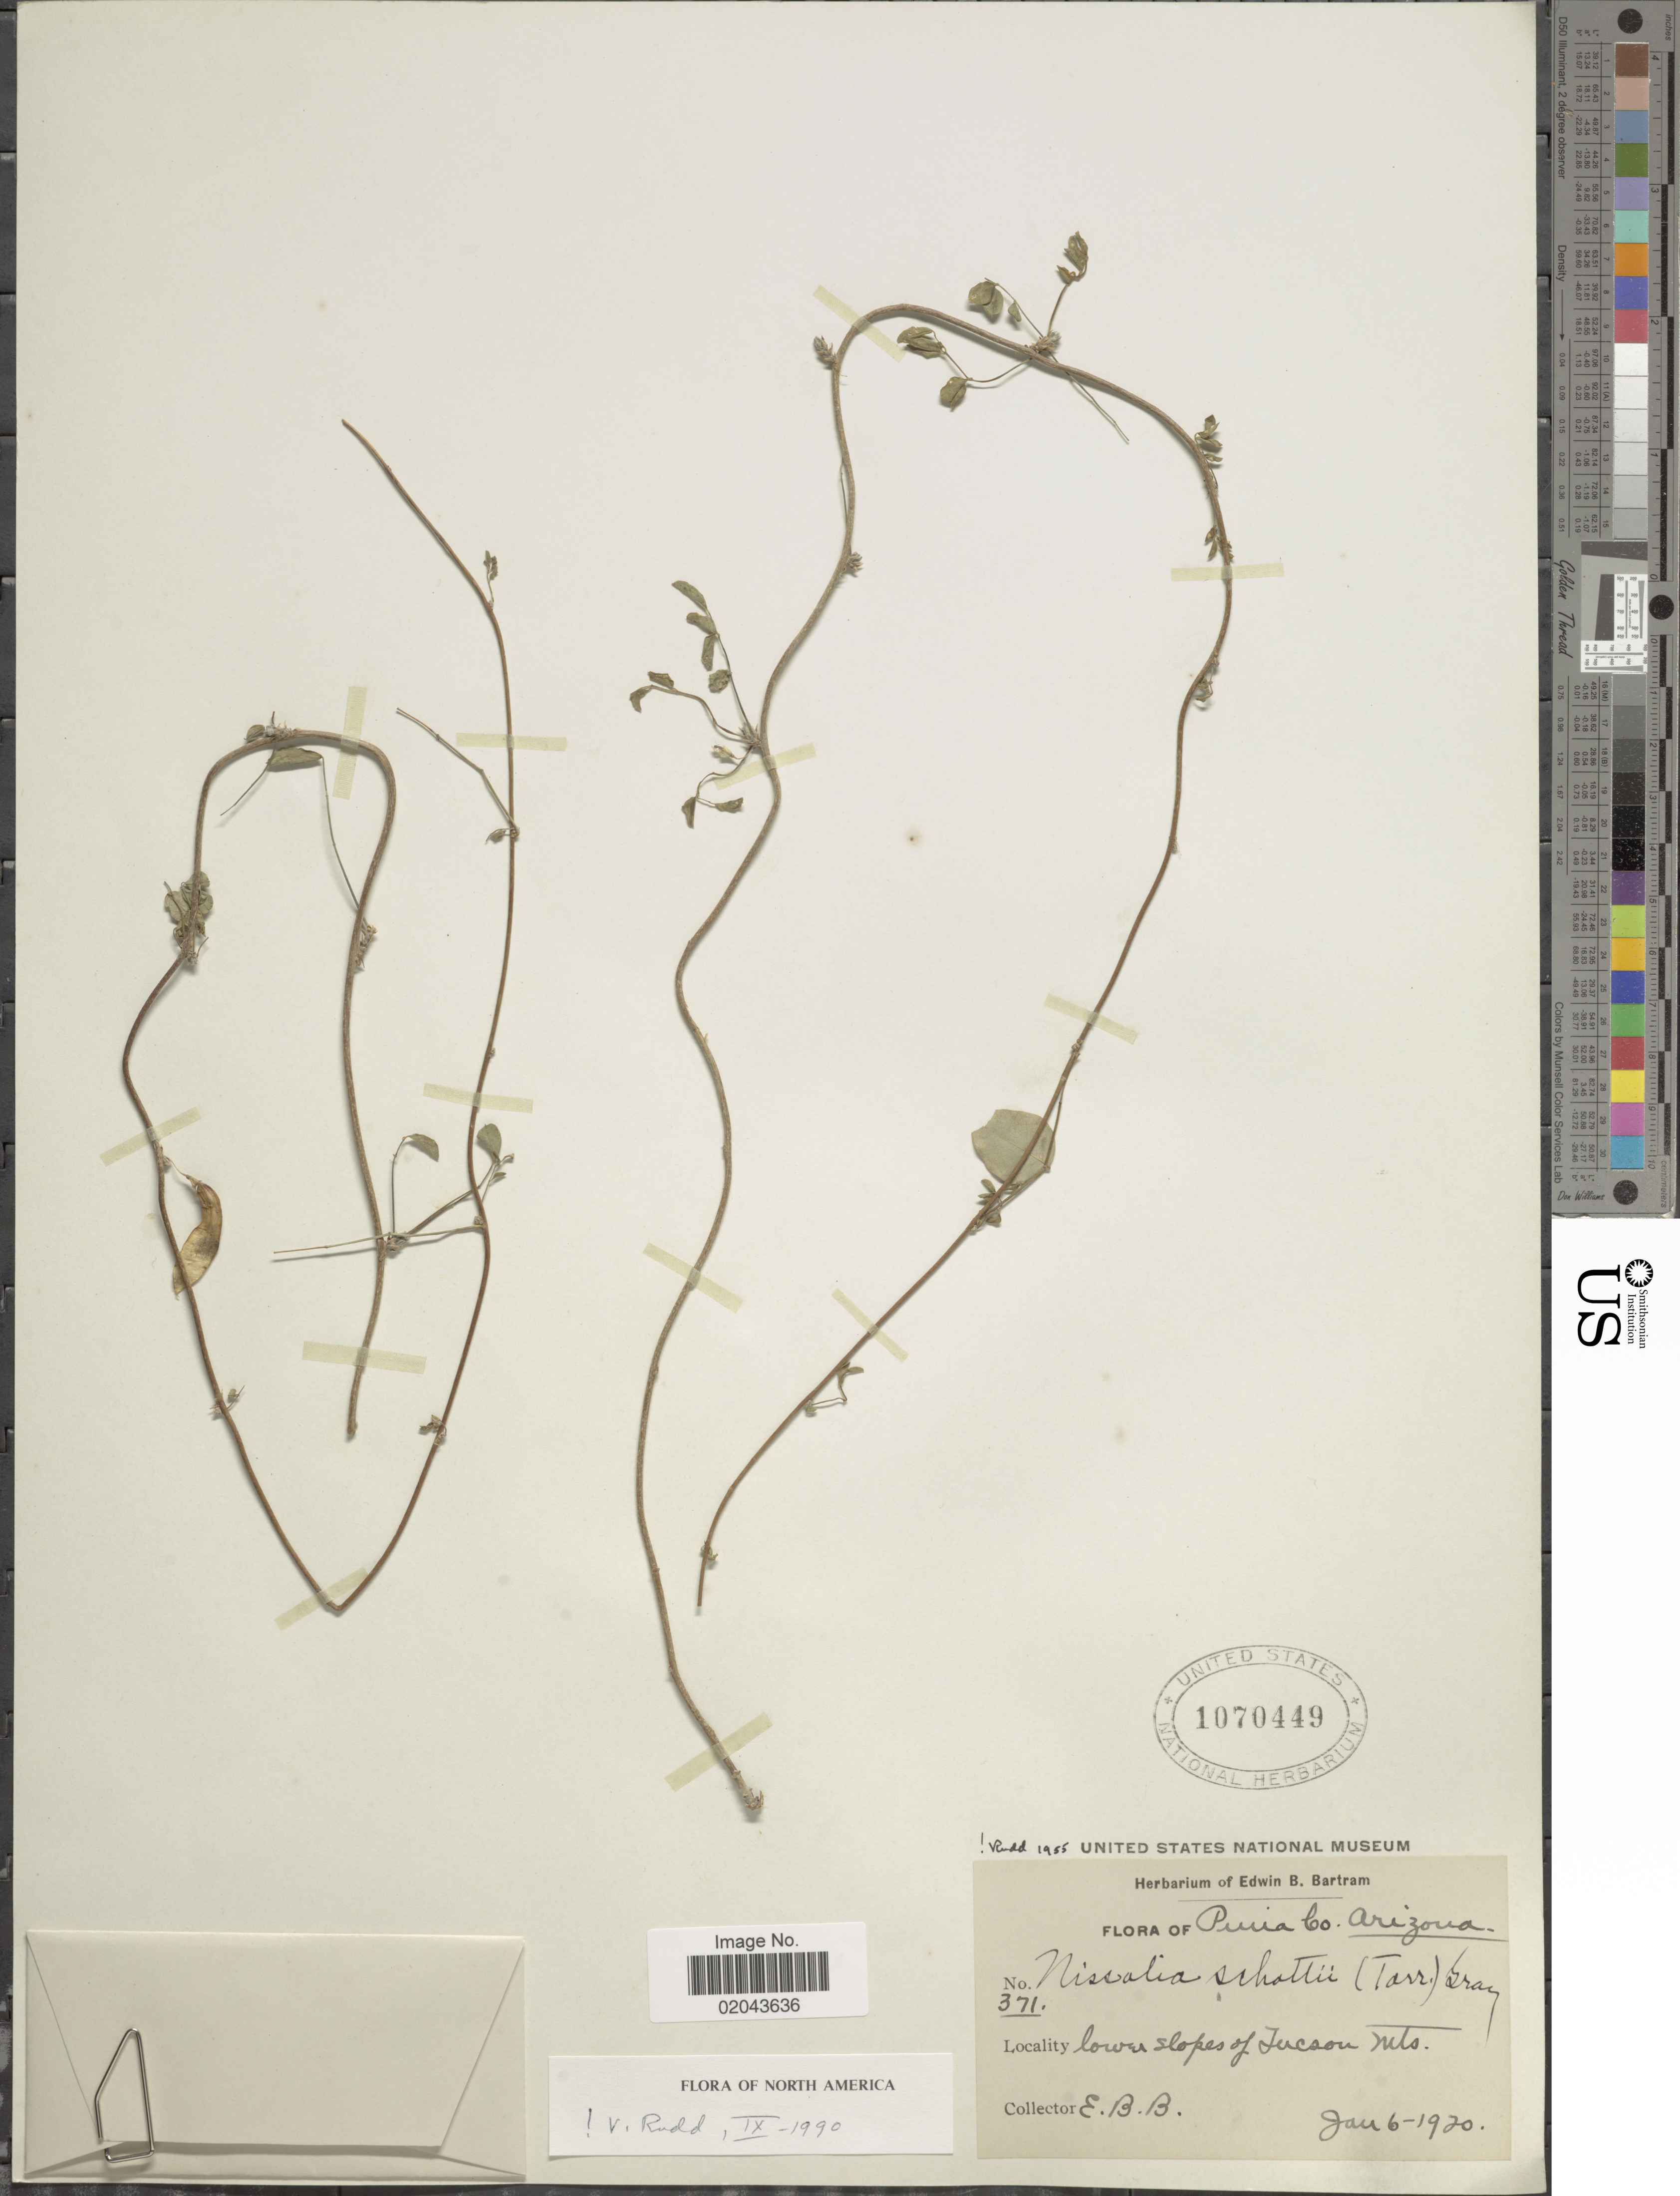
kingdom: Plantae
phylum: Tracheophyta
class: Magnoliopsida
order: Fabales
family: Fabaceae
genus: Nissolia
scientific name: Nissolia schottii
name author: A. Gray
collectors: E. B. Bartram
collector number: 371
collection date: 1920-01-06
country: United States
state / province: Arizona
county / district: Pima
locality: Pima Co. lower slopes of Tucson Mts.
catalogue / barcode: US 1070449